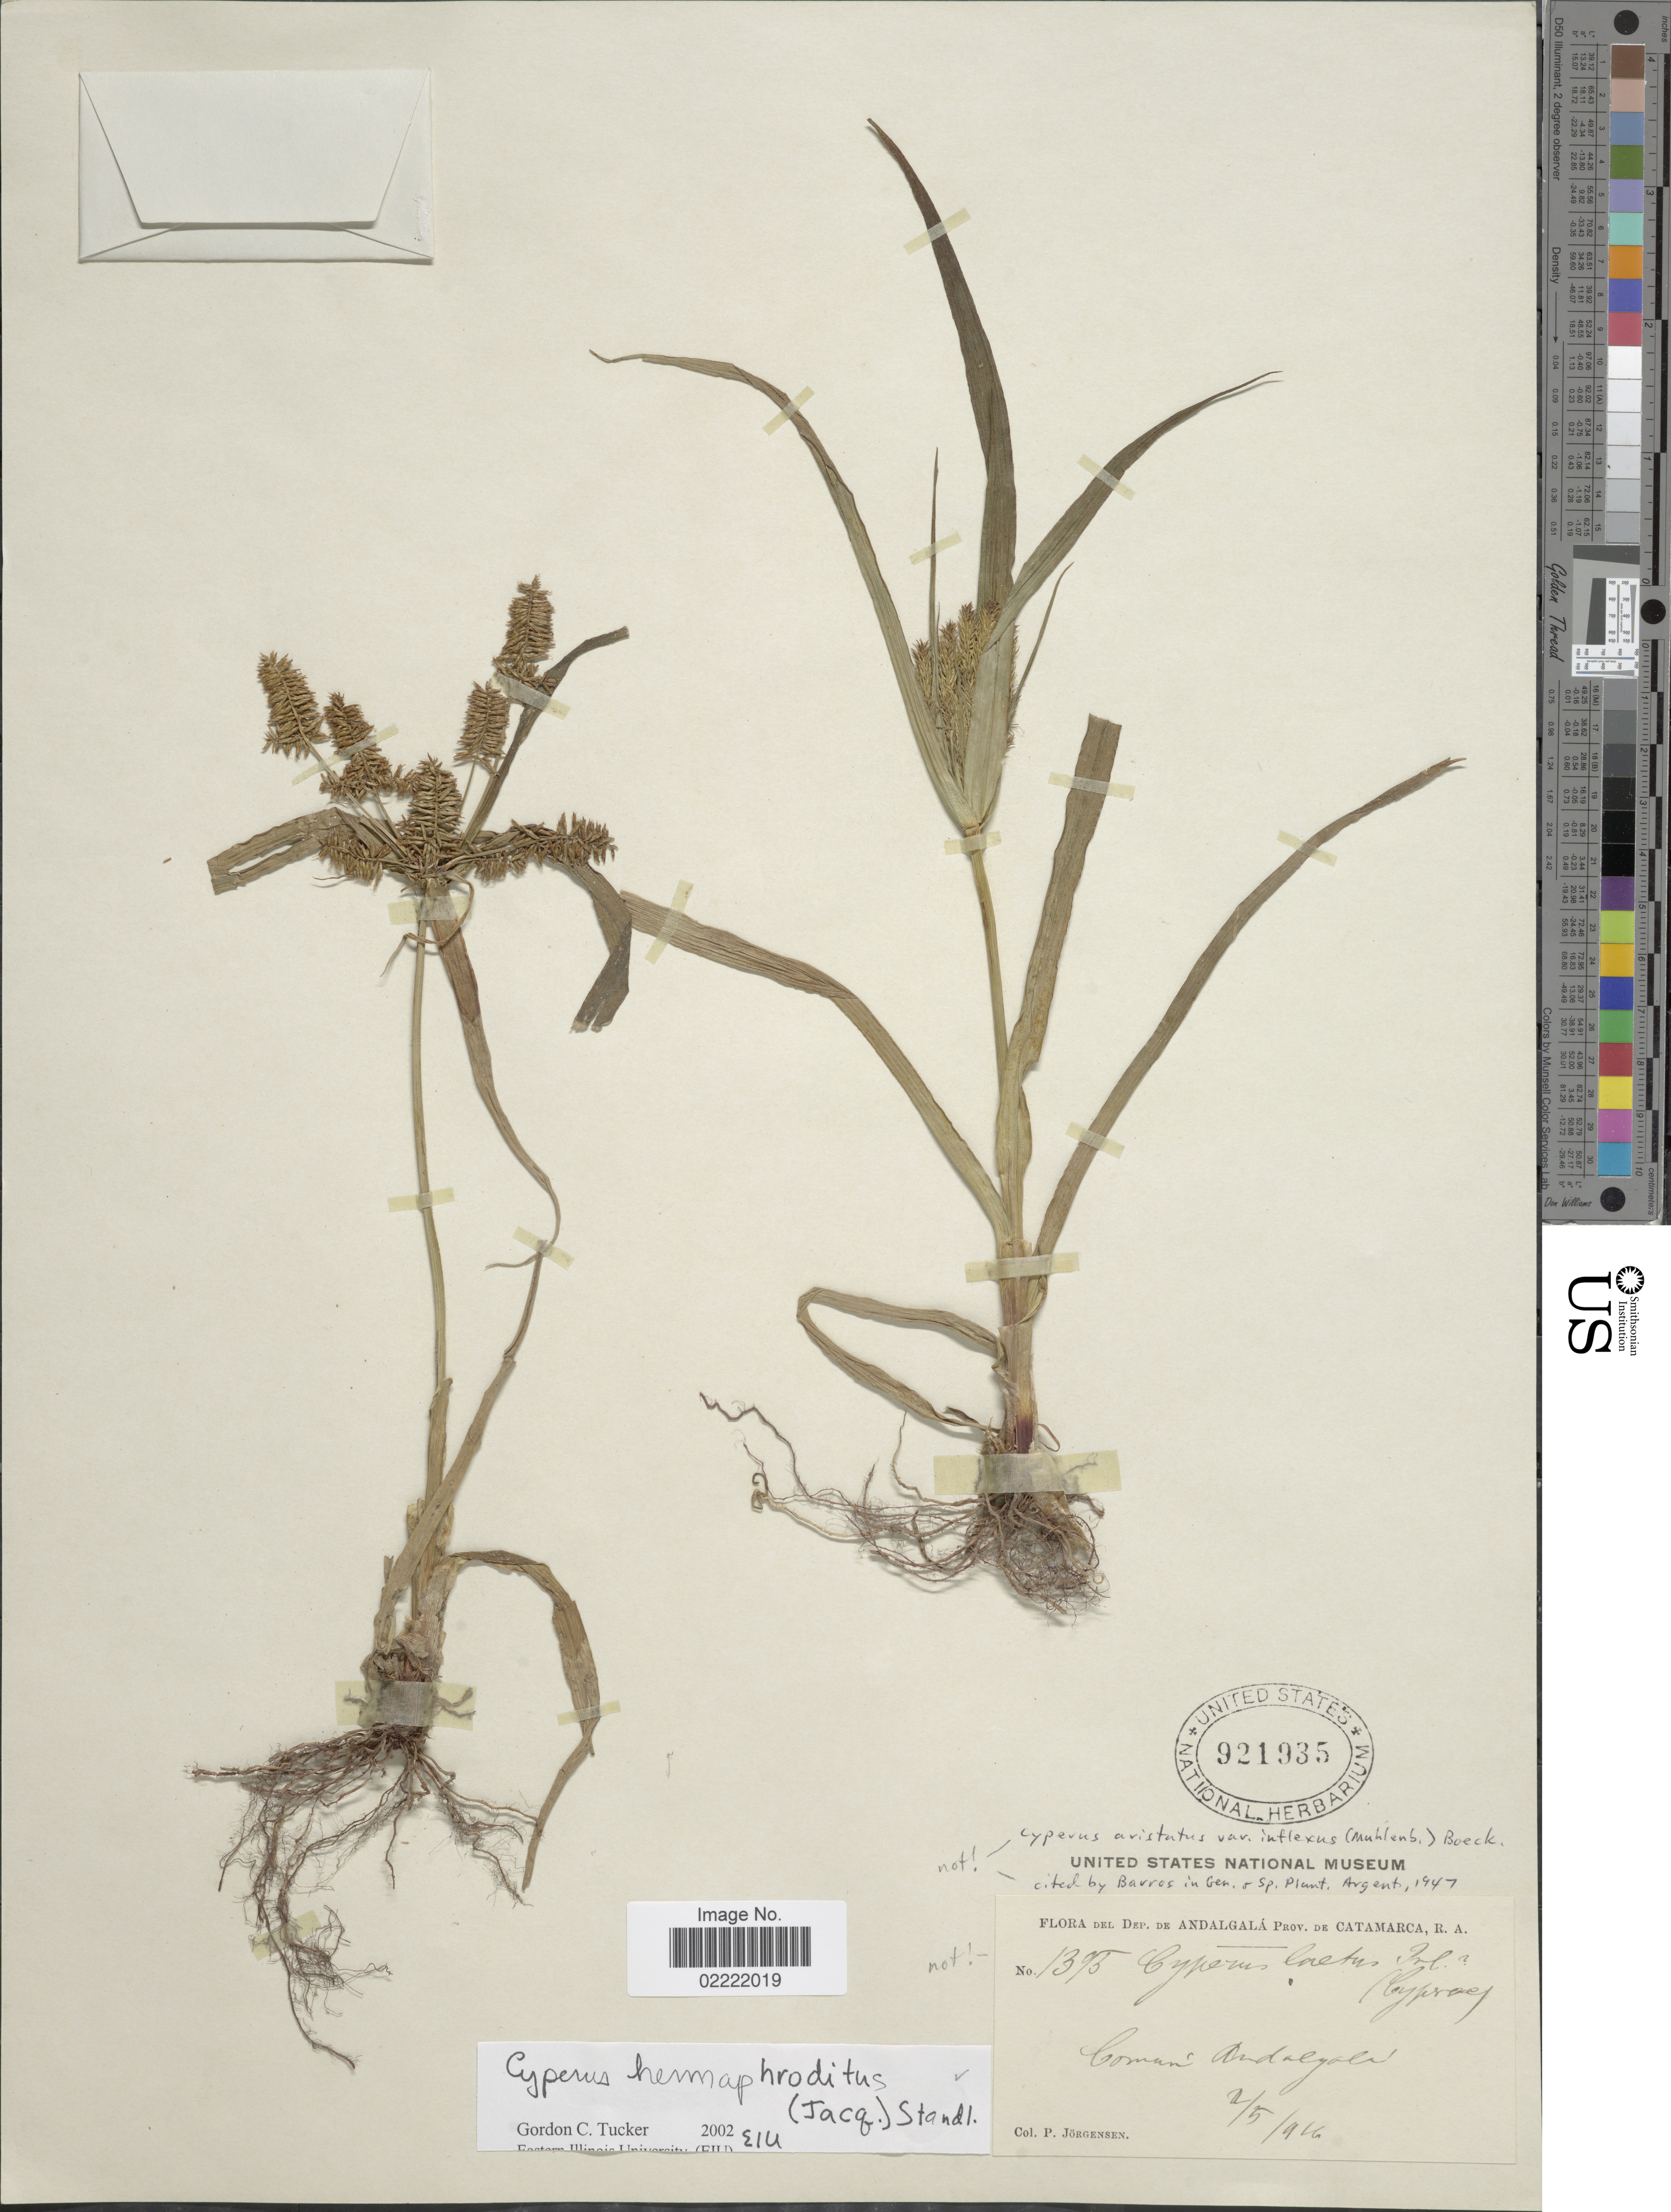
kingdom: Plantae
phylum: Tracheophyta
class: Liliopsida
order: Poales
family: Cyperaceae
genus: Cyperus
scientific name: Cyperus hermaphroditus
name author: (Jacq.) Standl.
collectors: P. Jörgensen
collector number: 1393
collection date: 1916-05-02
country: Argentina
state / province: Catamarca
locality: Dep. de Andalgala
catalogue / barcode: US 921935